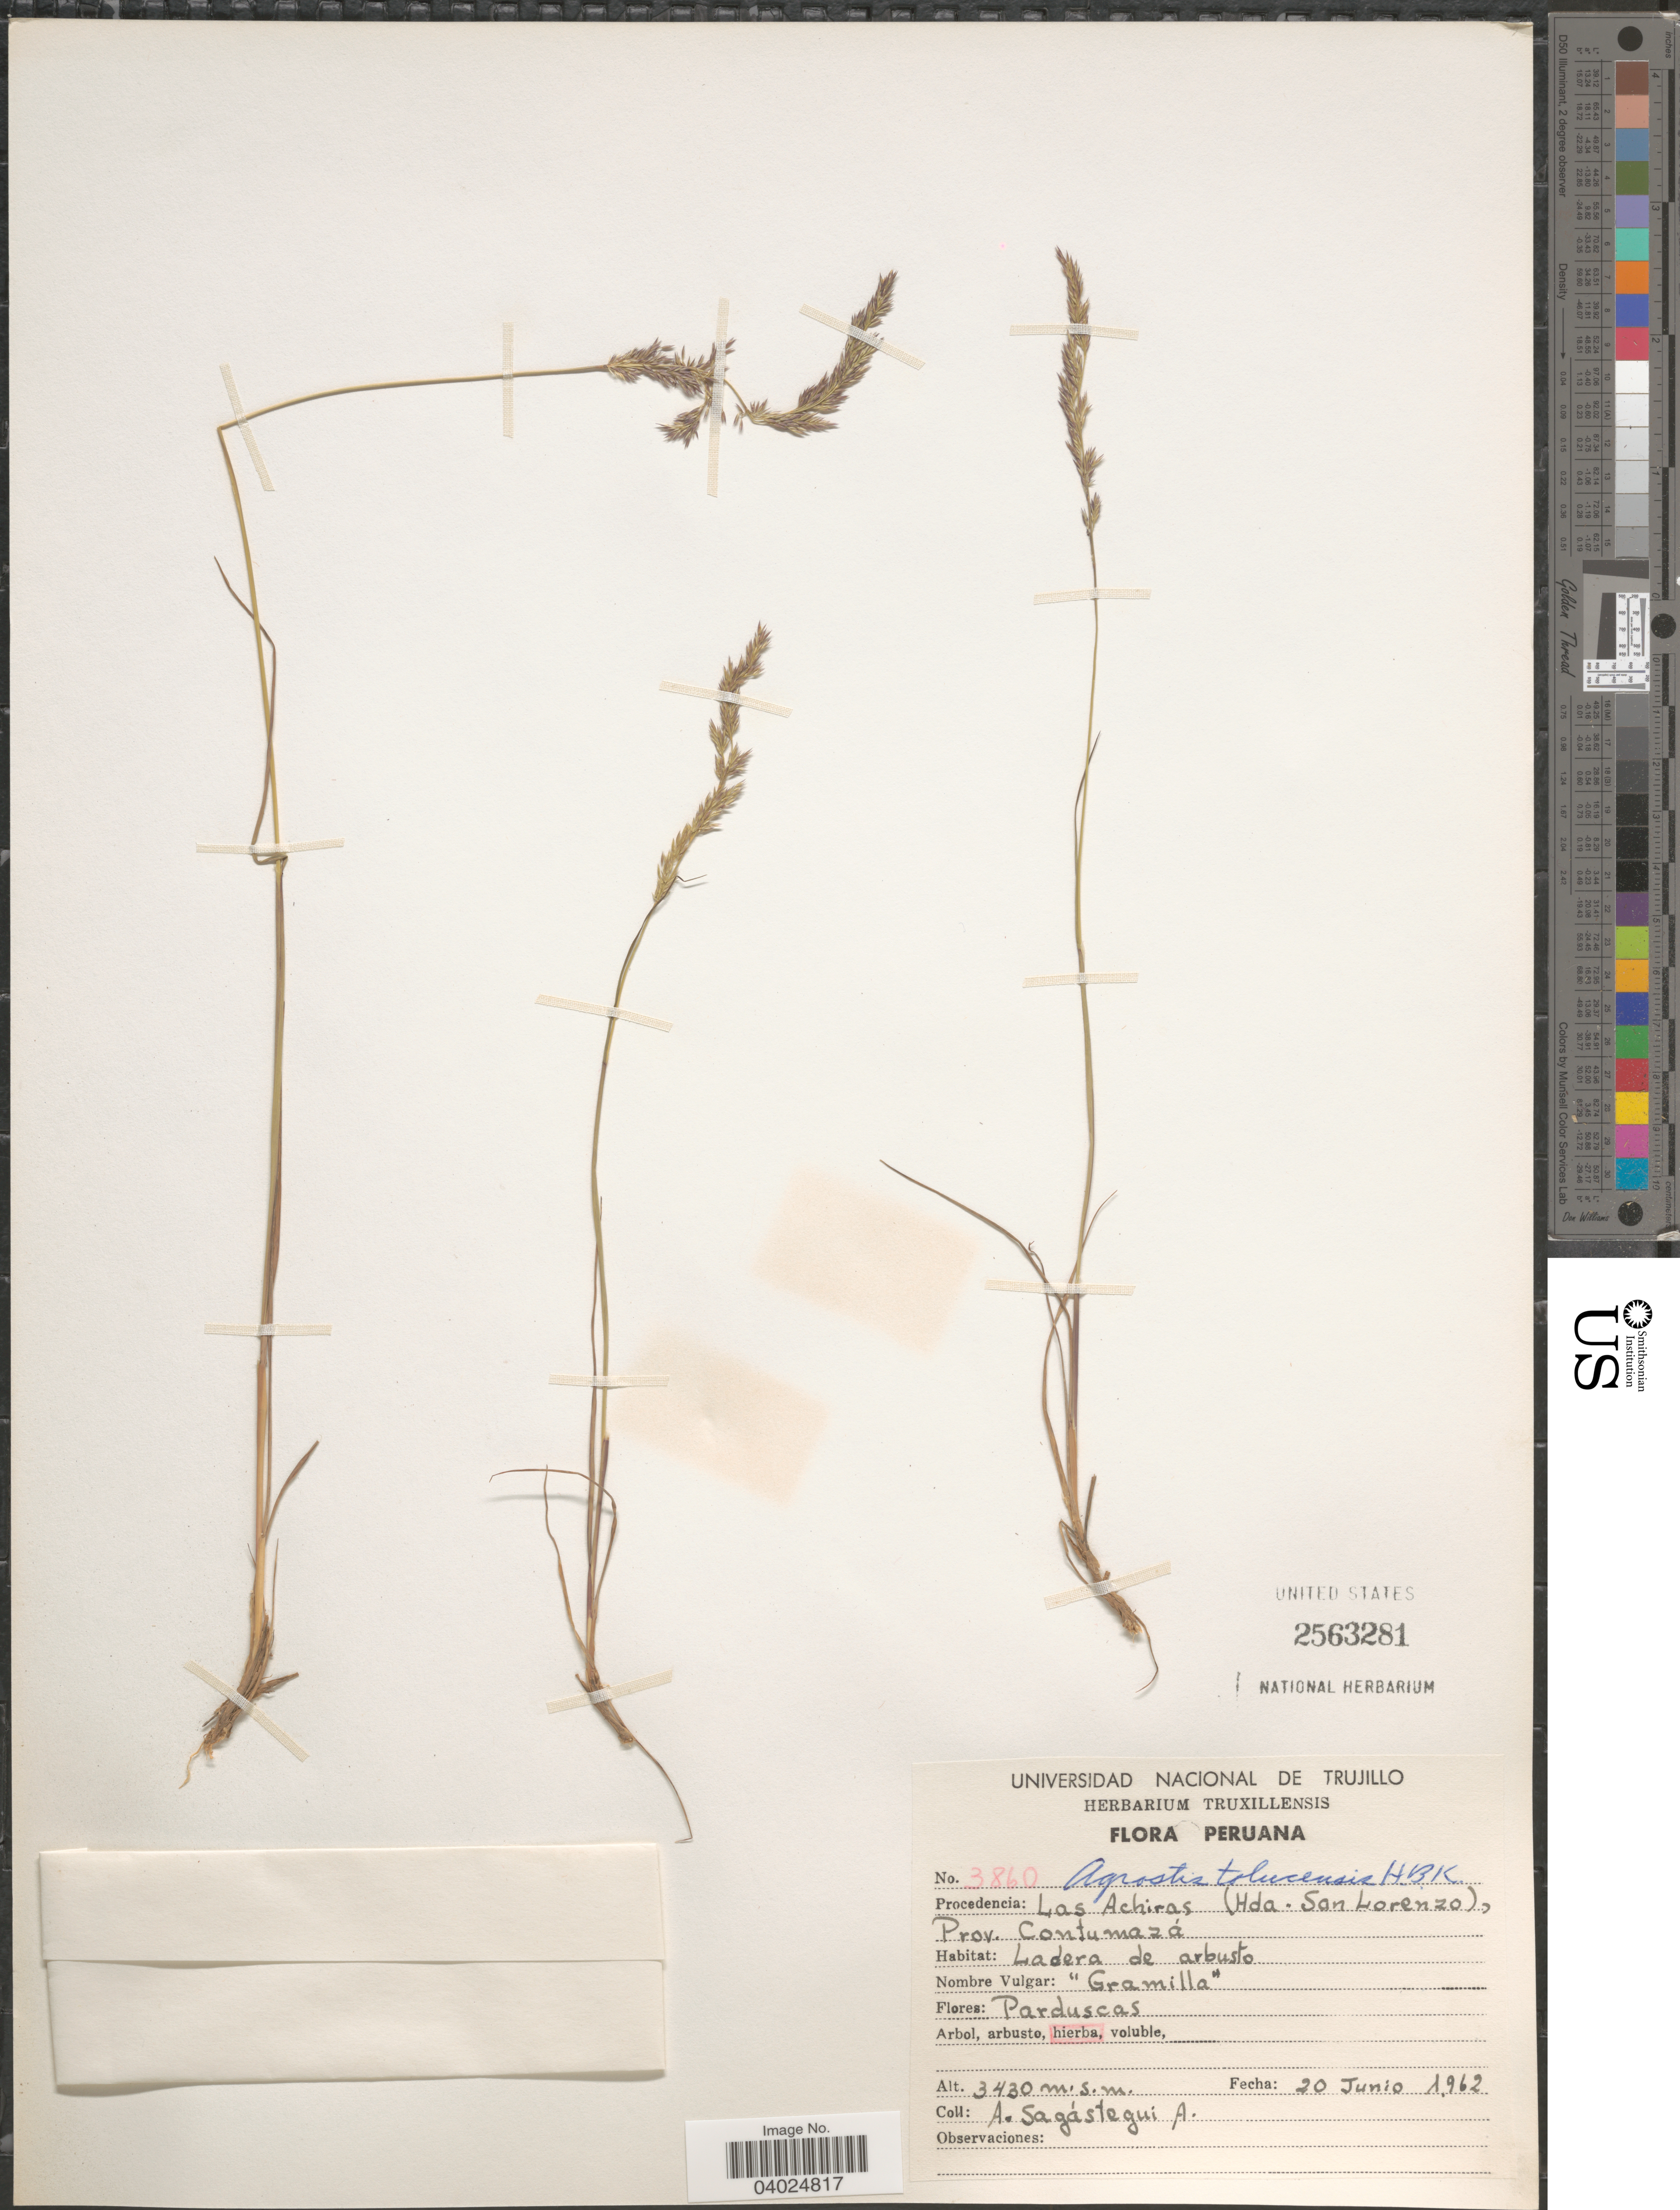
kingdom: Plantae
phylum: Tracheophyta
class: Liliopsida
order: Poales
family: Poaceae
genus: Agrostis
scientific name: Agrostis tolucensis Kunth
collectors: A. Sagástegui A.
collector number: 3860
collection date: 1962-06-20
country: Peru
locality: Las Achiras (Hda. San Lorenzo), Prov. Contumazá.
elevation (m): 3430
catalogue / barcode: US 2563281